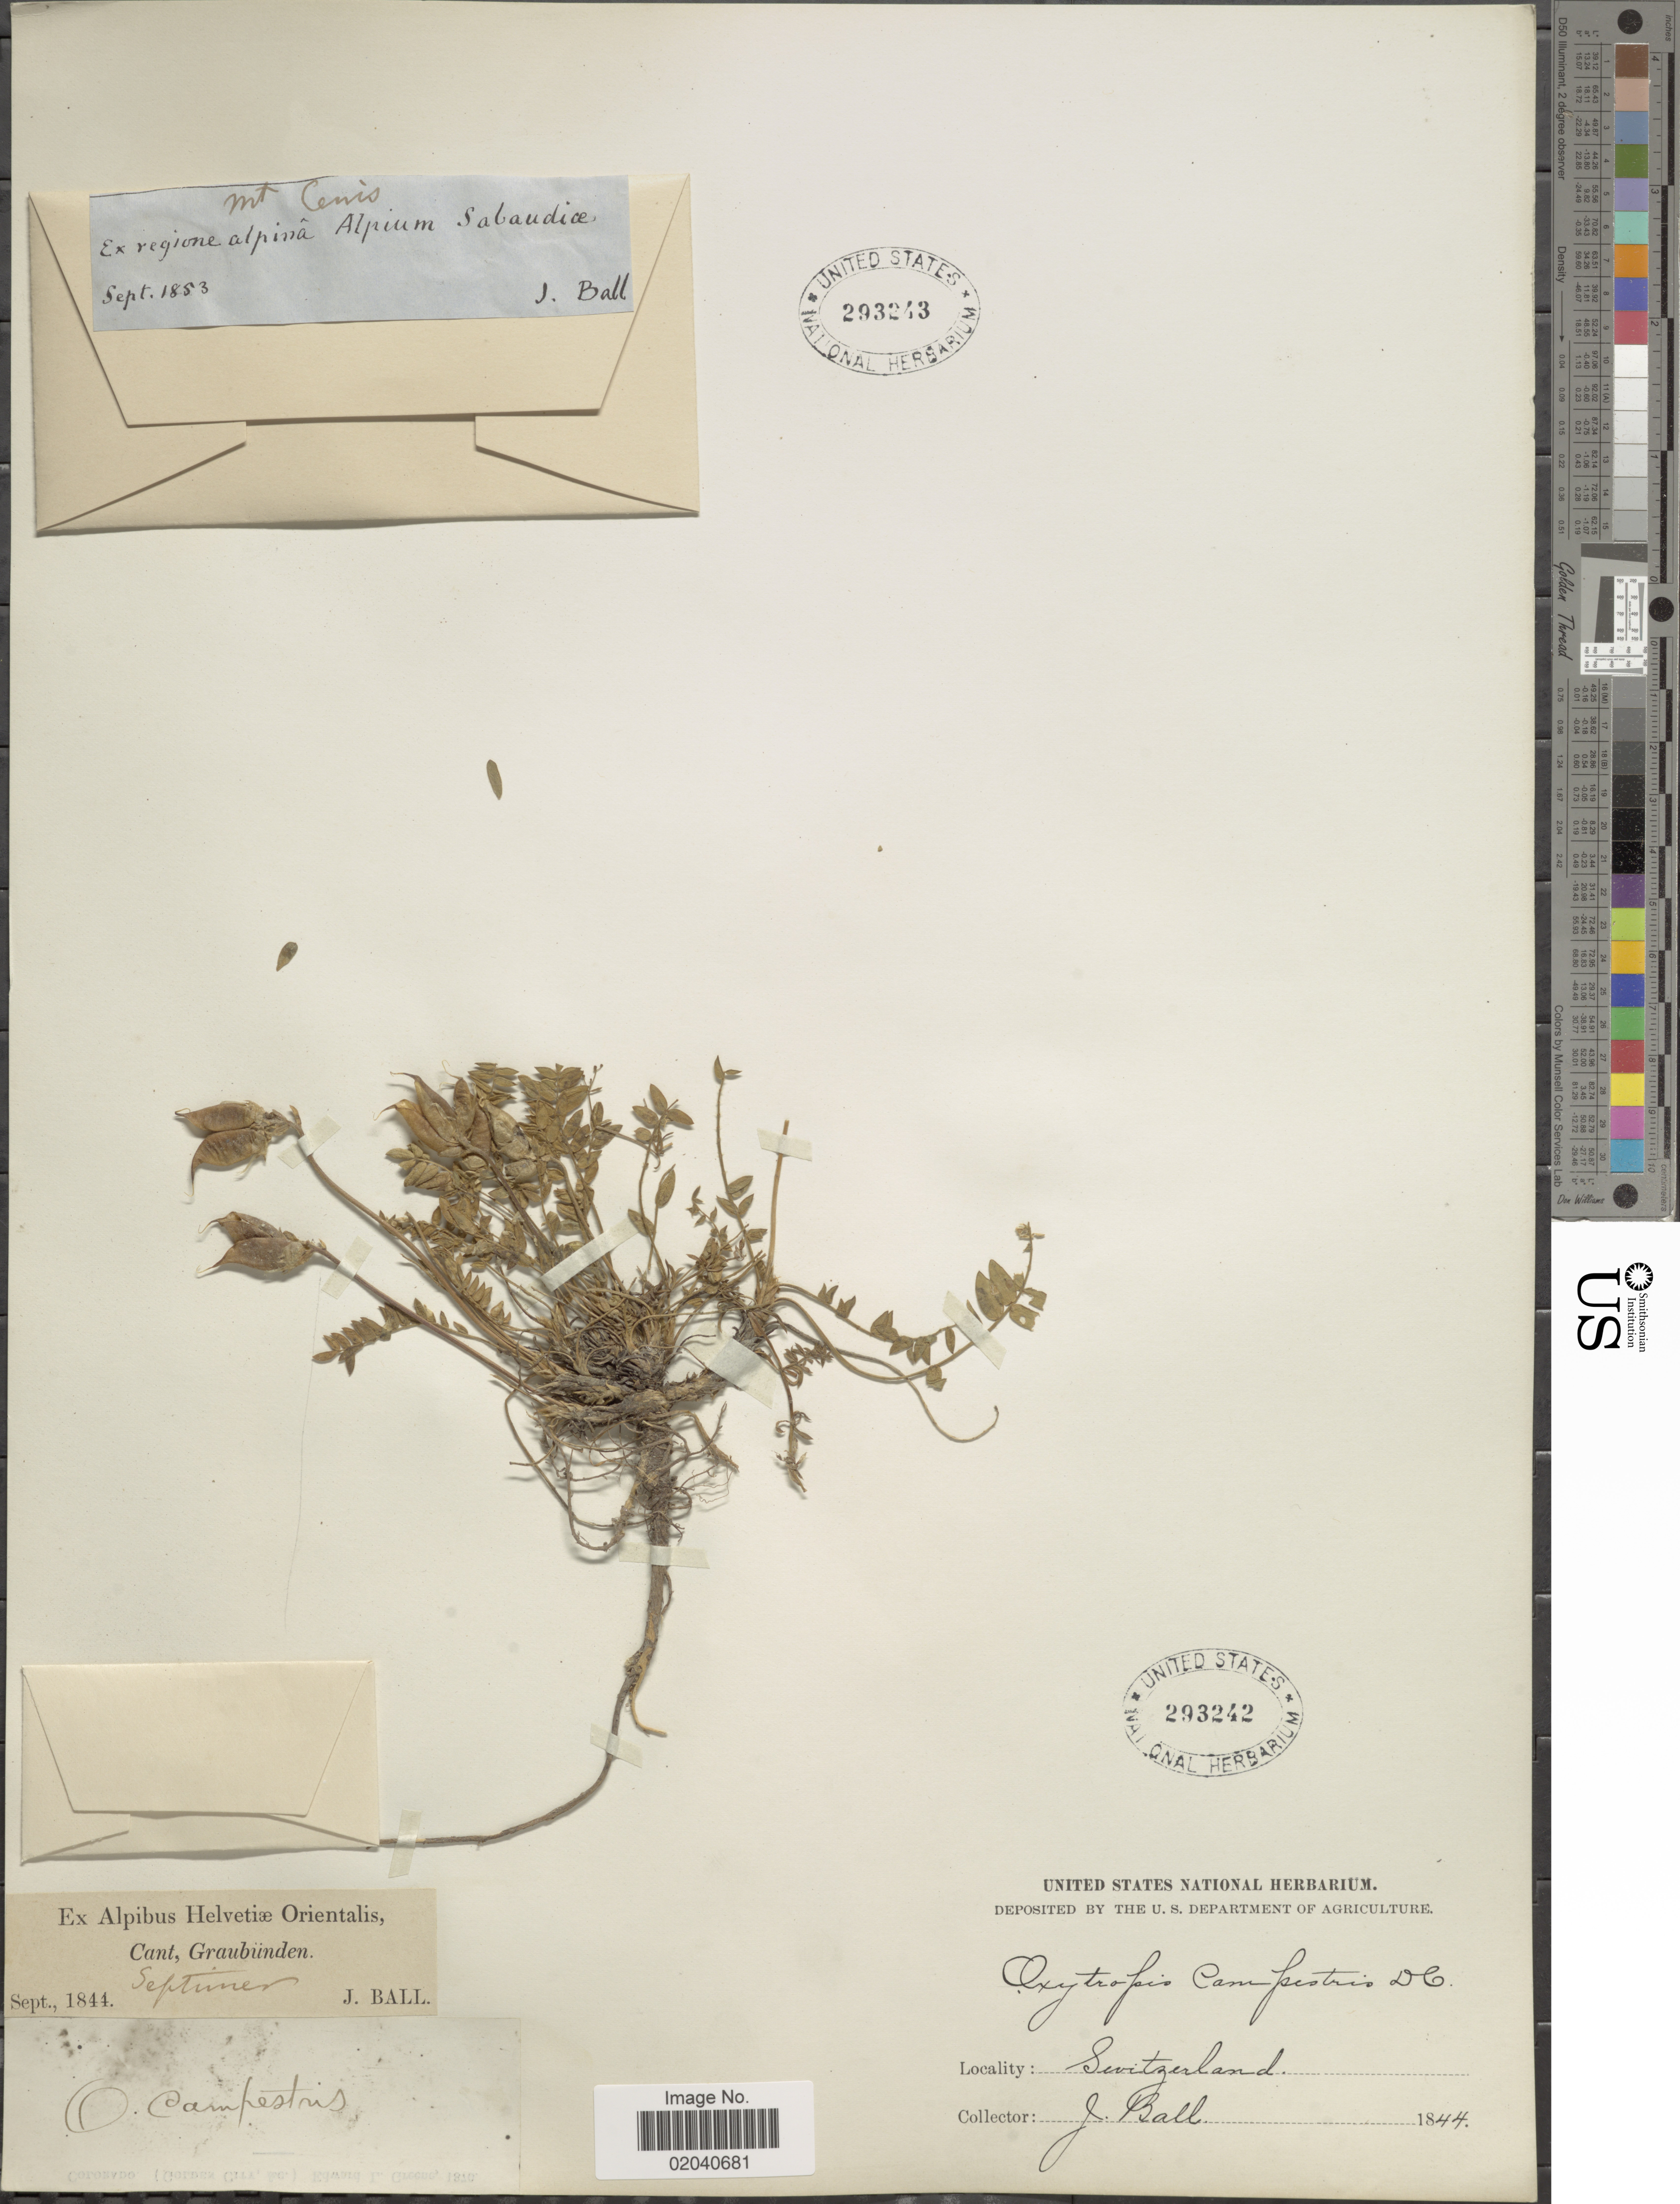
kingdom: Plantae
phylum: Tracheophyta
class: Magnoliopsida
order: Fabales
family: Fabaceae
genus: Oxytropis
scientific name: Oxytropis campestris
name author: (L.) DC.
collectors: J. Ball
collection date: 1844-09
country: Switzerland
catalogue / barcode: US 293242